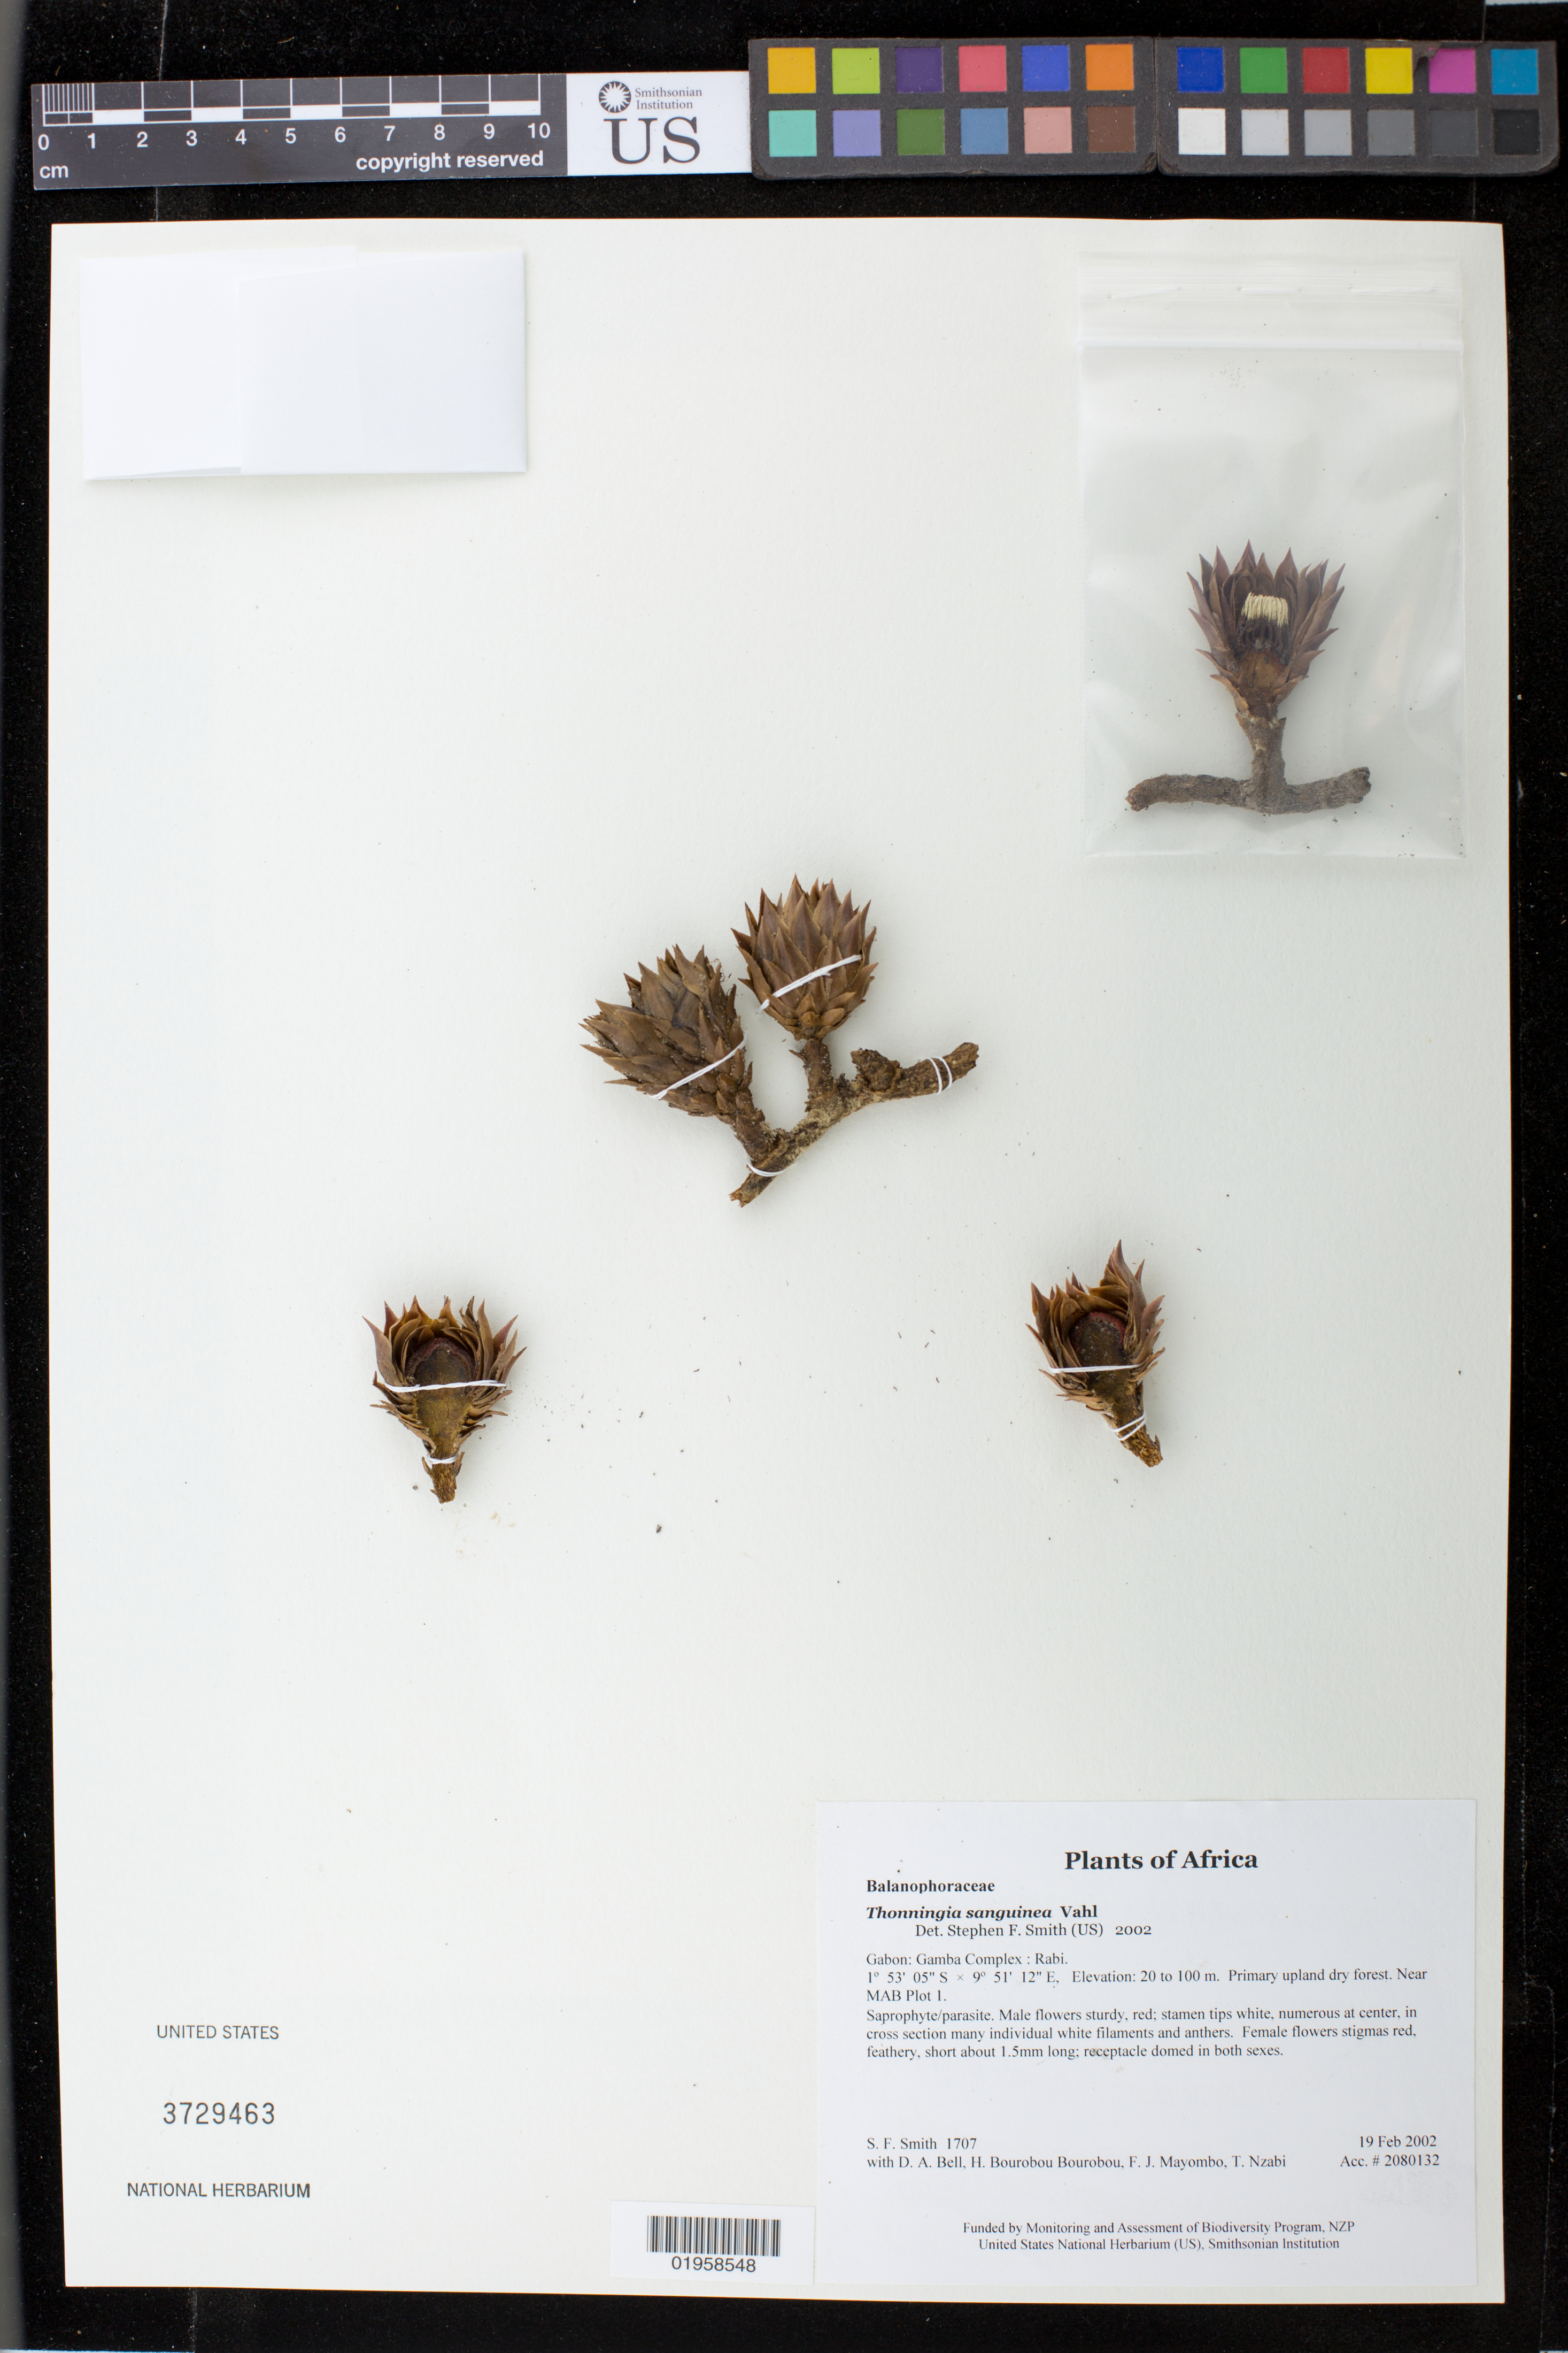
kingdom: Plantae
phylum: Tracheophyta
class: Magnoliopsida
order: Santalales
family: Balanophoraceae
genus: Thonningia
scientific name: Thonningia sanguinea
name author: Vahl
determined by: Smith, Stephen F., (US), NMNH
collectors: S.F. Smith, D. A. Bell, H. Bourobou Bourobou & F. J. Mayombo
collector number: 1707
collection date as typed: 19 Feb 2002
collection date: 2002-02-19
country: Gabon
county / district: Gamba Complex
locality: Rabi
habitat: Primary upland dry forest. Near MAB Plot 1.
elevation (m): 20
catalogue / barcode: US 3729463